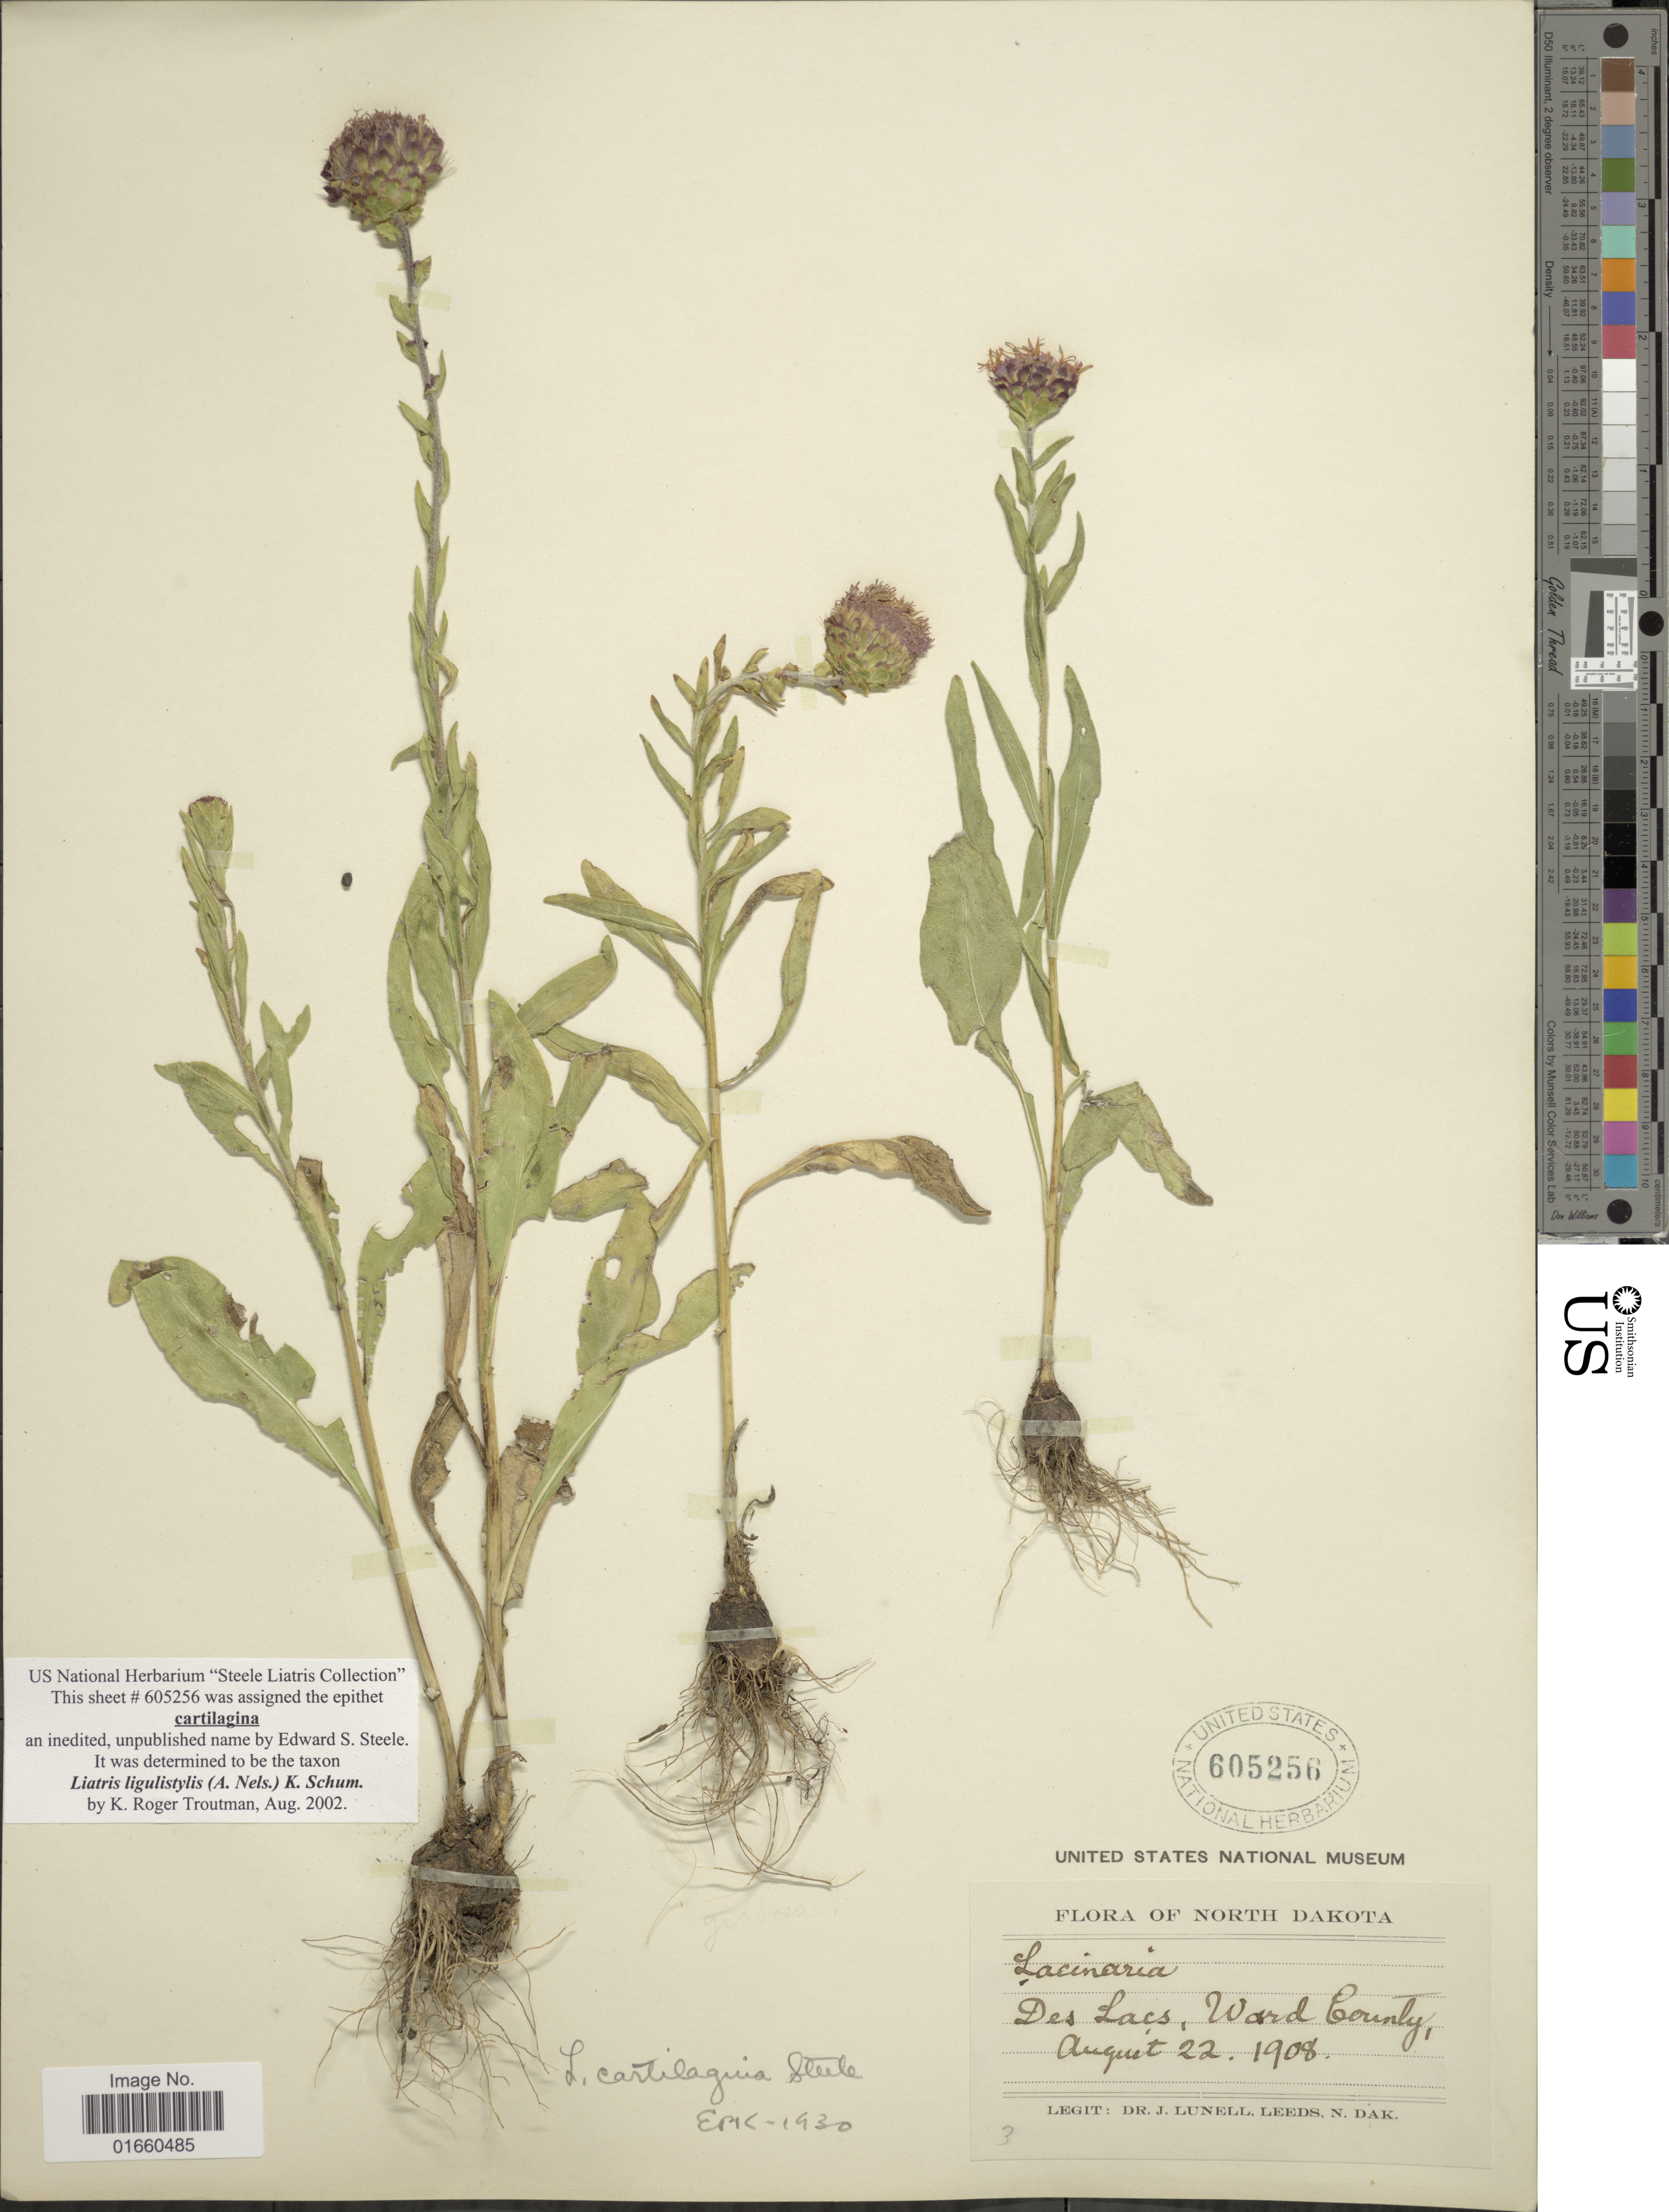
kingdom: Plantae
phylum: Tracheophyta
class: Magnoliopsida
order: Asterales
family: Asteraceae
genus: Liatris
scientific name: Liatris ligulistylis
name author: (A. Nelson) K. Schum.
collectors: J. Lunell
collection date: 1908-08-22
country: United States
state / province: North Dakota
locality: Des Lacs, Word County, Leeds [unsure placement]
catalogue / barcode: US 605256